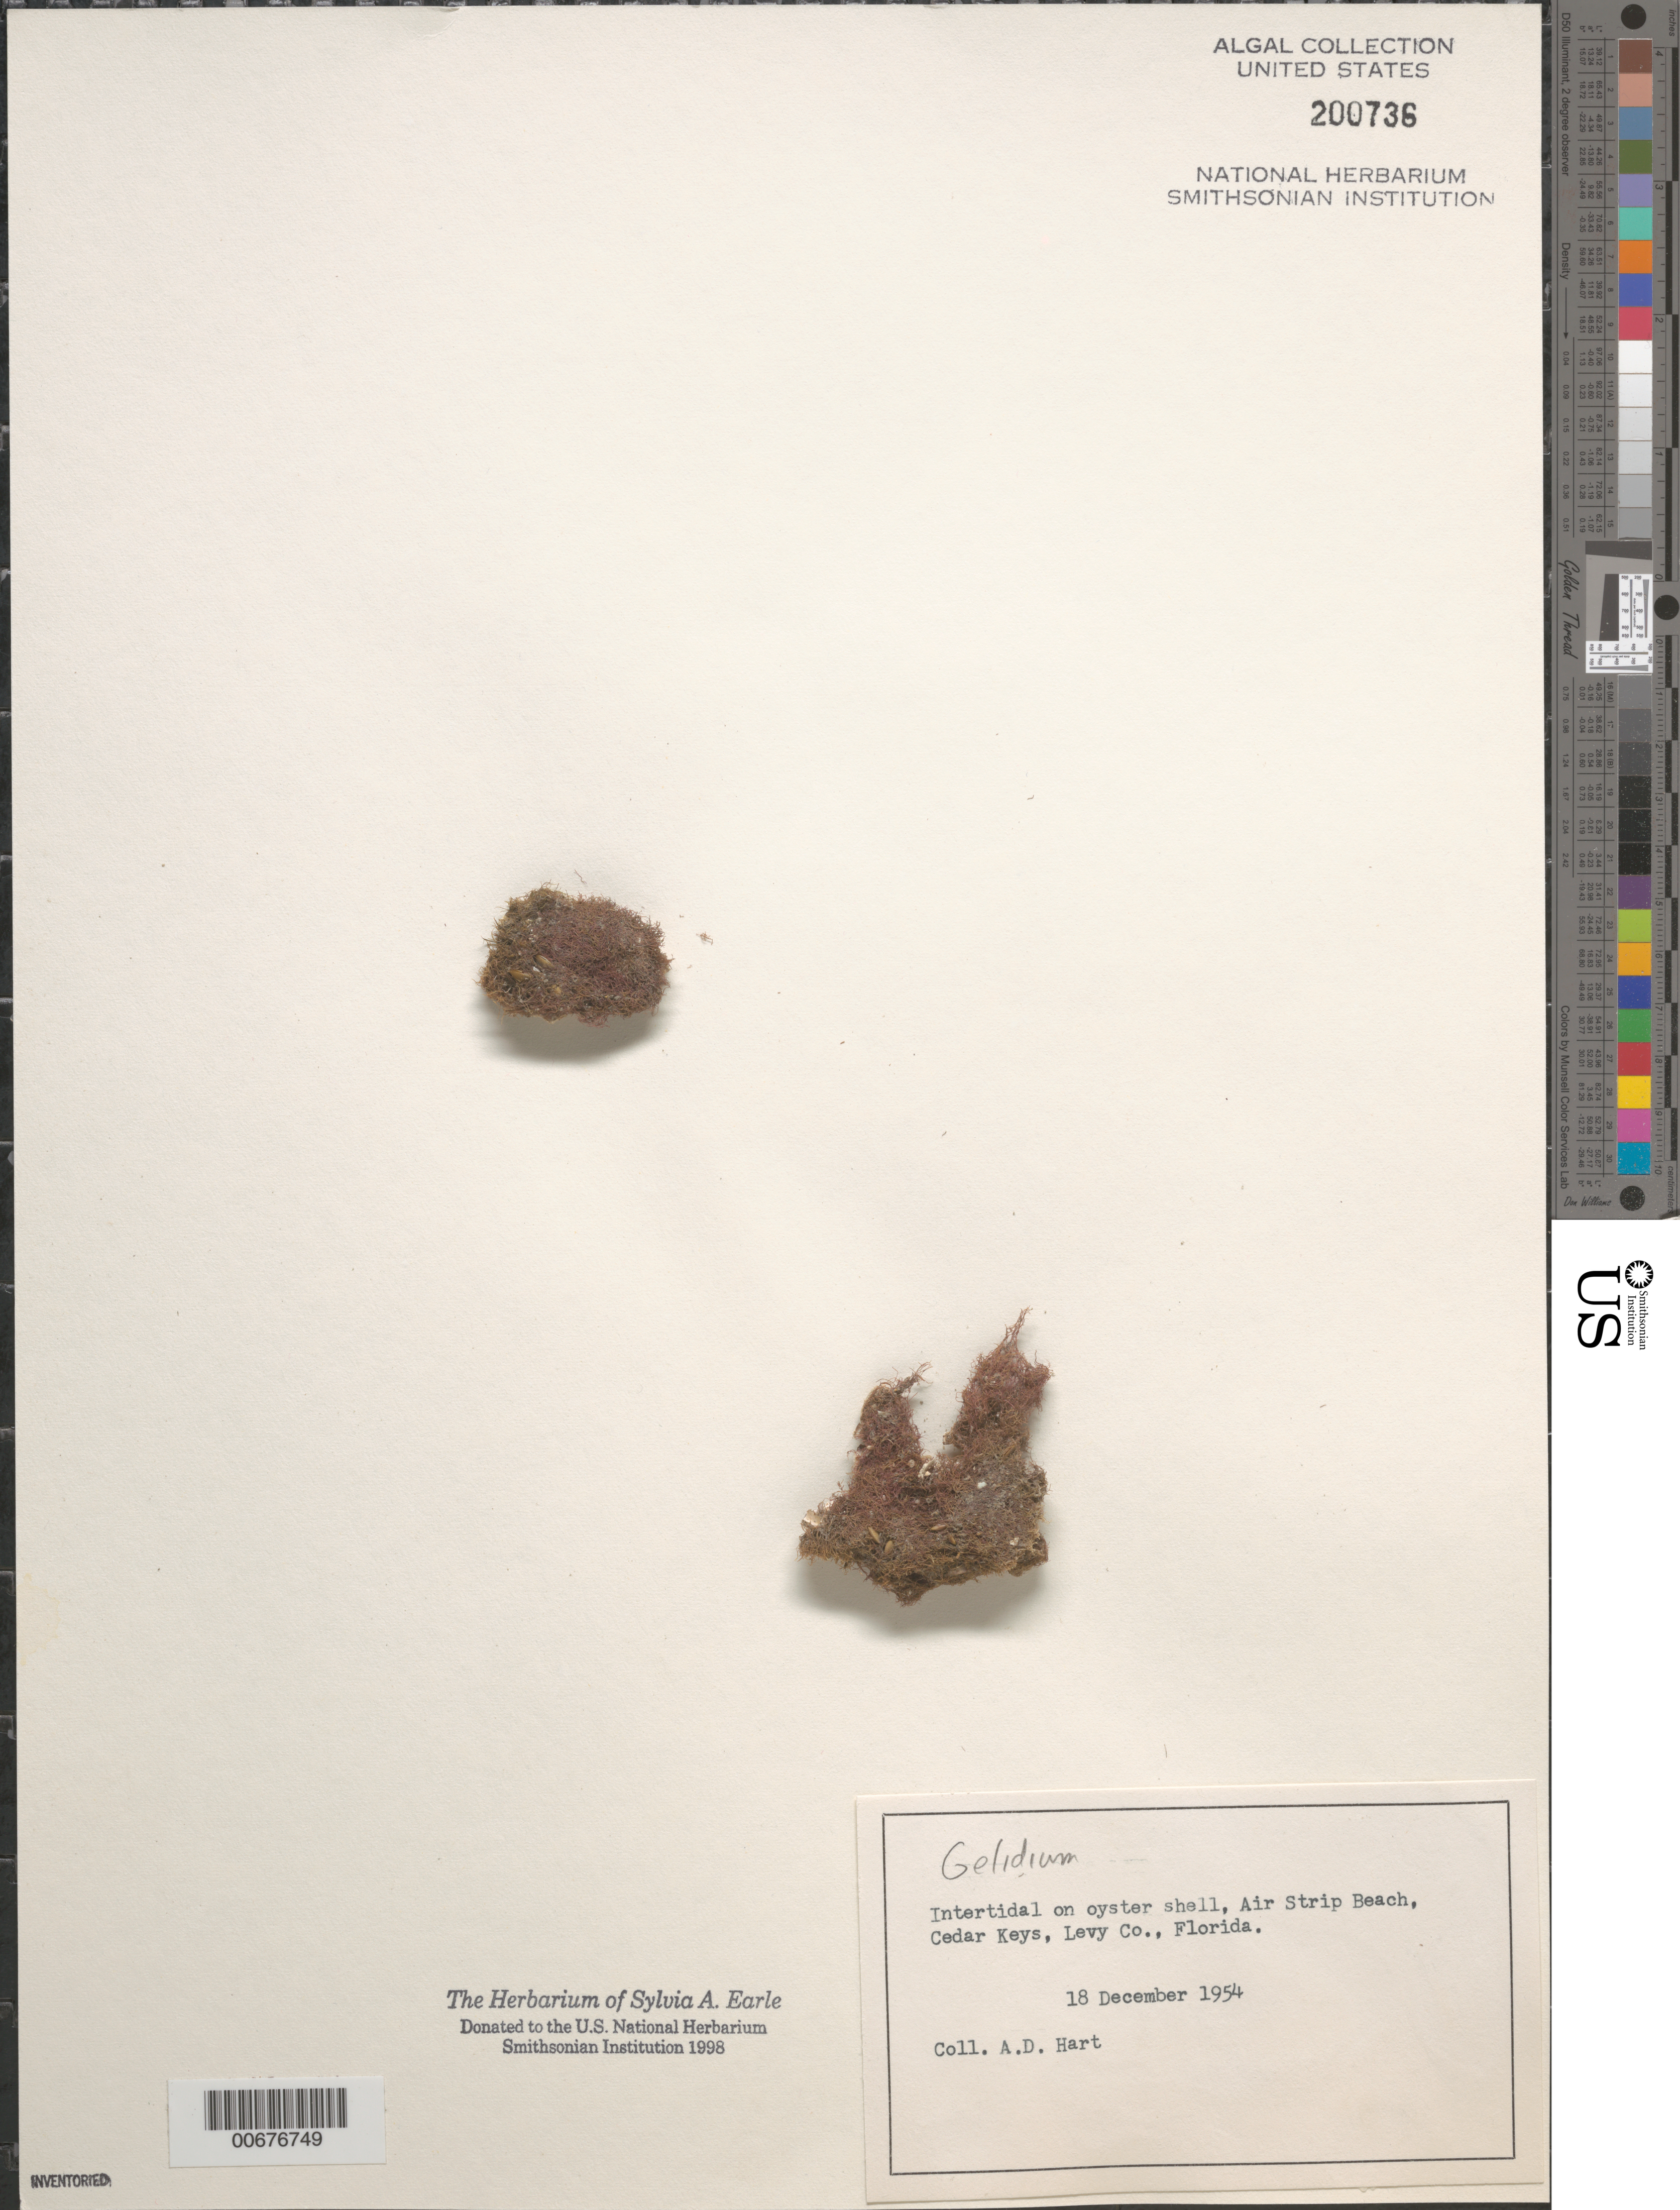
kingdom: Plantae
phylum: Rhodophyta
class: Florideophyceae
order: Gelidiales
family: Gelidiaceae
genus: Gelidium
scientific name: Gelidium sp.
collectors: A. D. Hart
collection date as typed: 18 Dec 1954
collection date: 1954-12-18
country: United States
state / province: Florida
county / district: Levy County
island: Cedar Keys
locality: Air Strip Beach, Cedar Key (town)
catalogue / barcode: US 200736